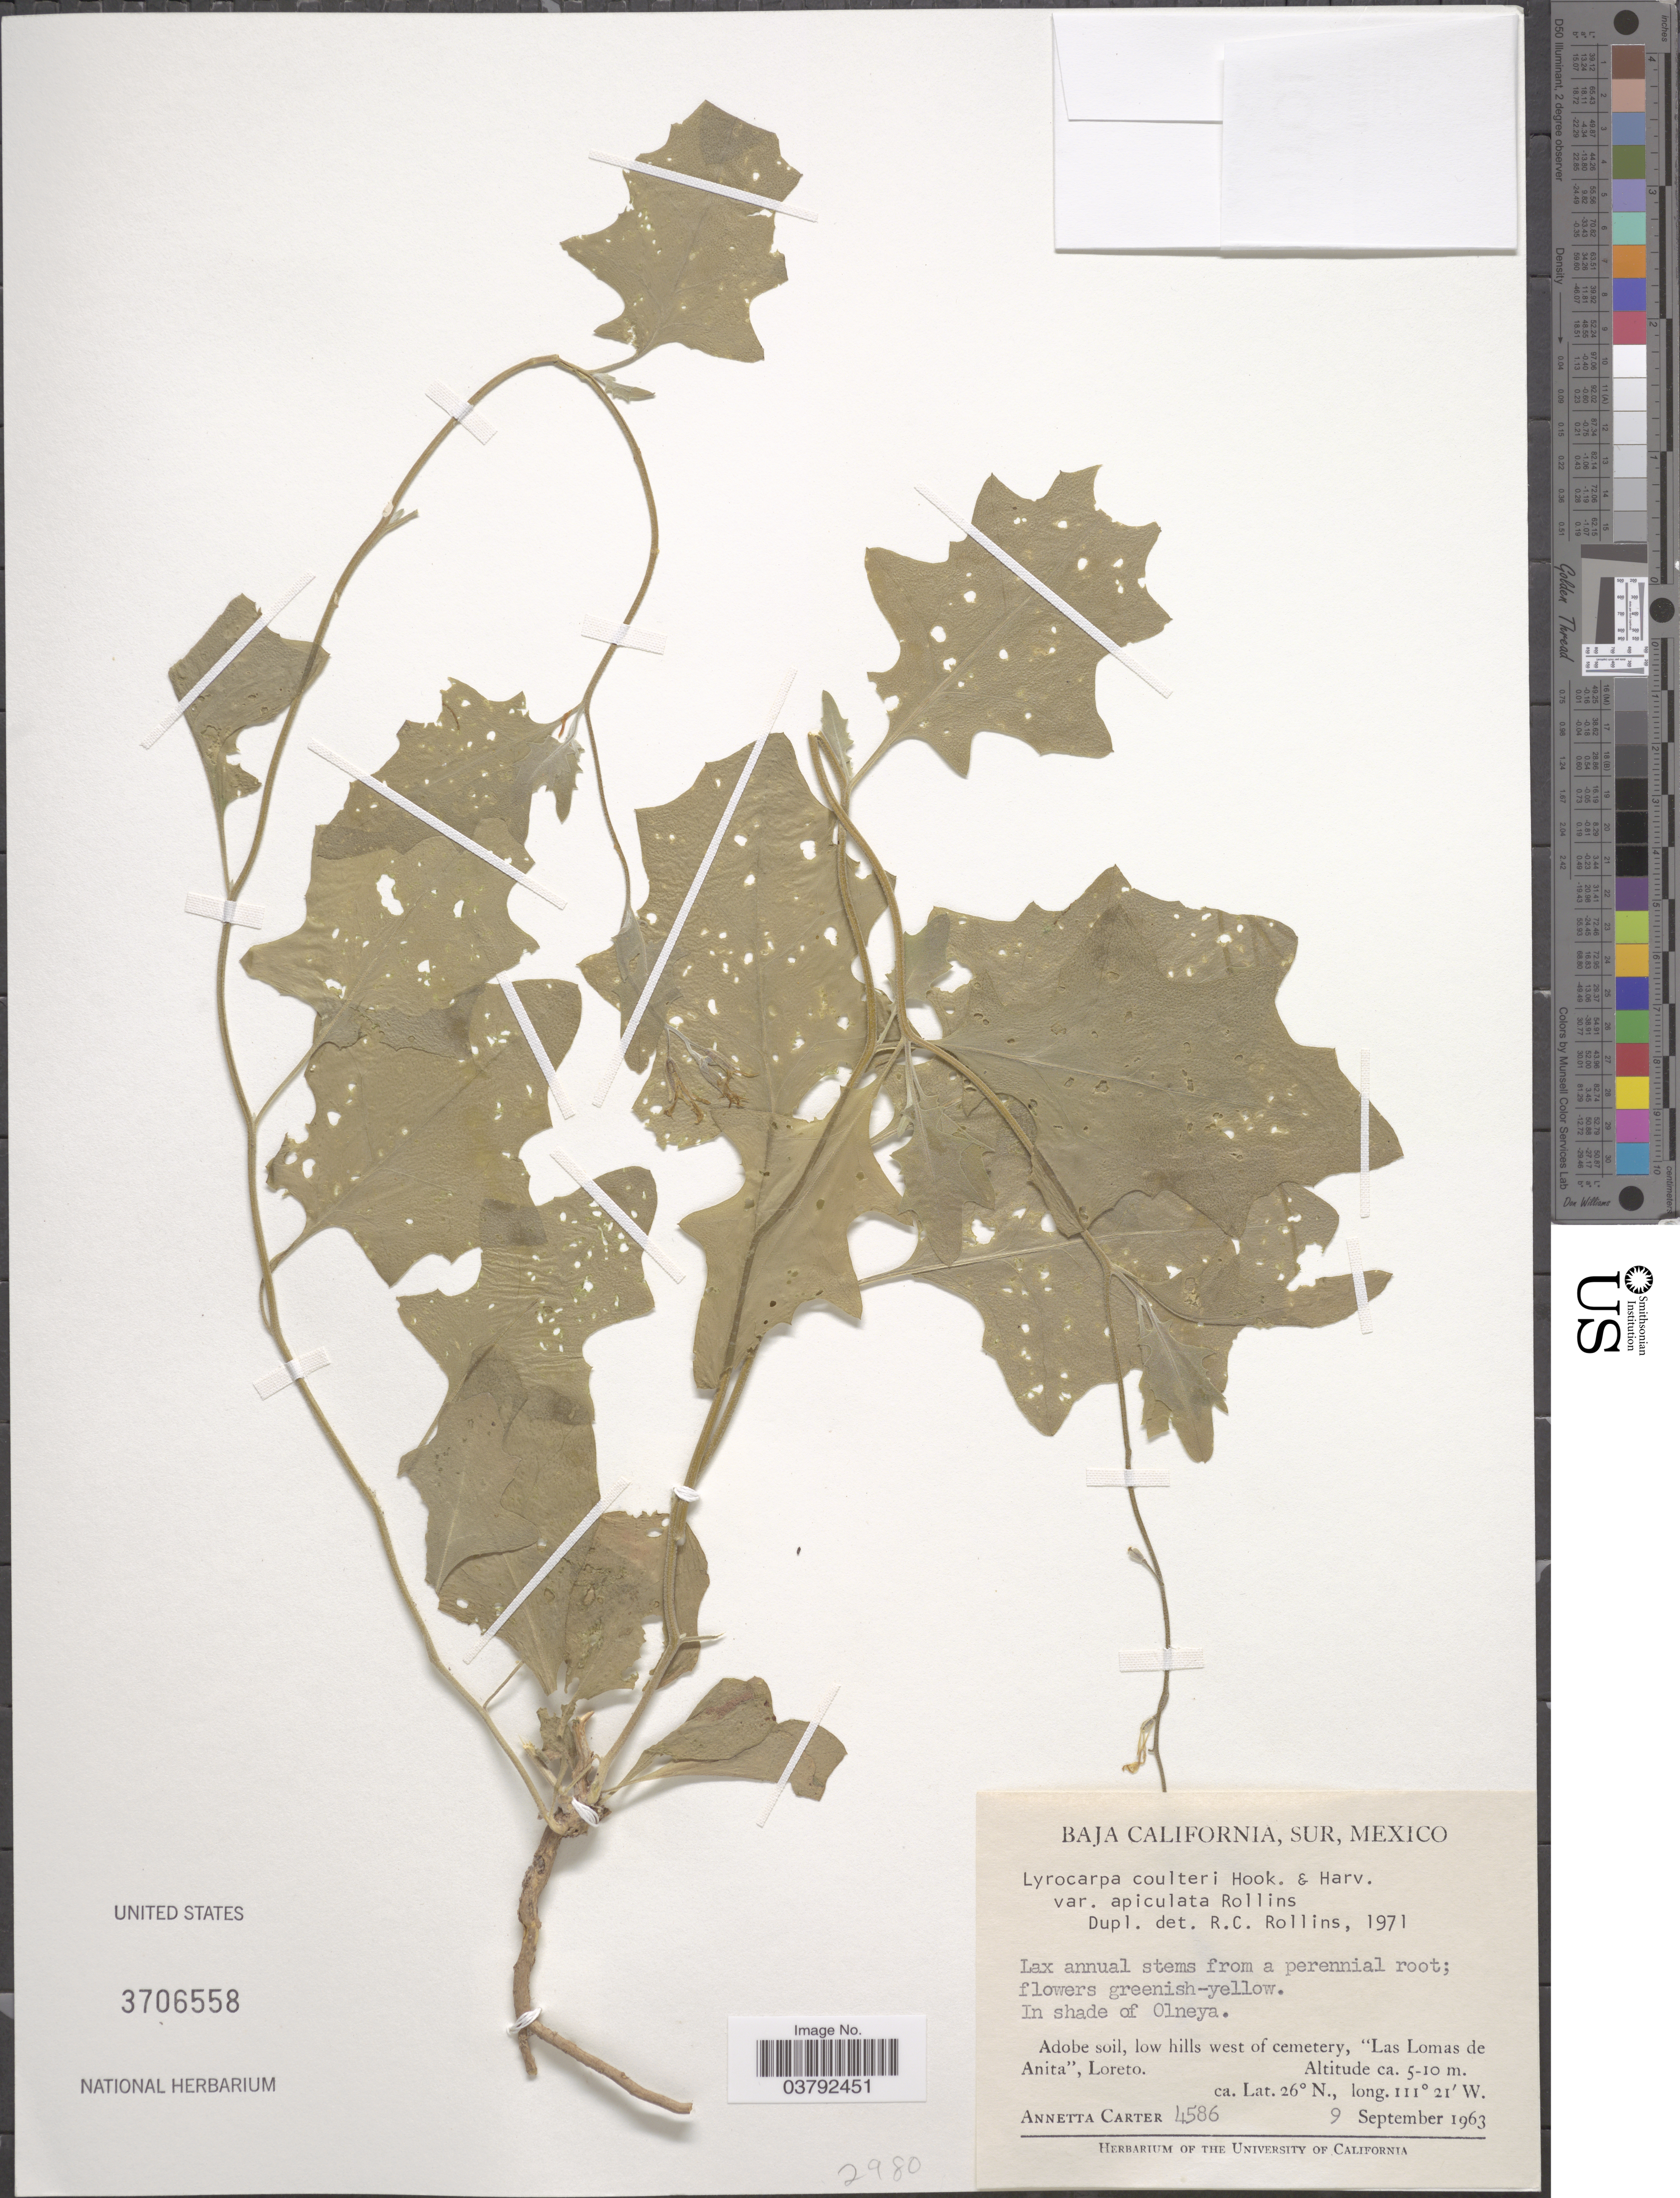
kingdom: Plantae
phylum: Tracheophyta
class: Magnoliopsida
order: Brassicales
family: Brassicaceae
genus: Lyrocarpa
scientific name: Lyrocarpa coulteri var. apiculata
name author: Rollins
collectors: A. Carter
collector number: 4586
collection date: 1963-09-09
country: Mexico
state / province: Baja California Sur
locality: Las Lomas de Anita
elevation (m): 5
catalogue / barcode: US 3706558